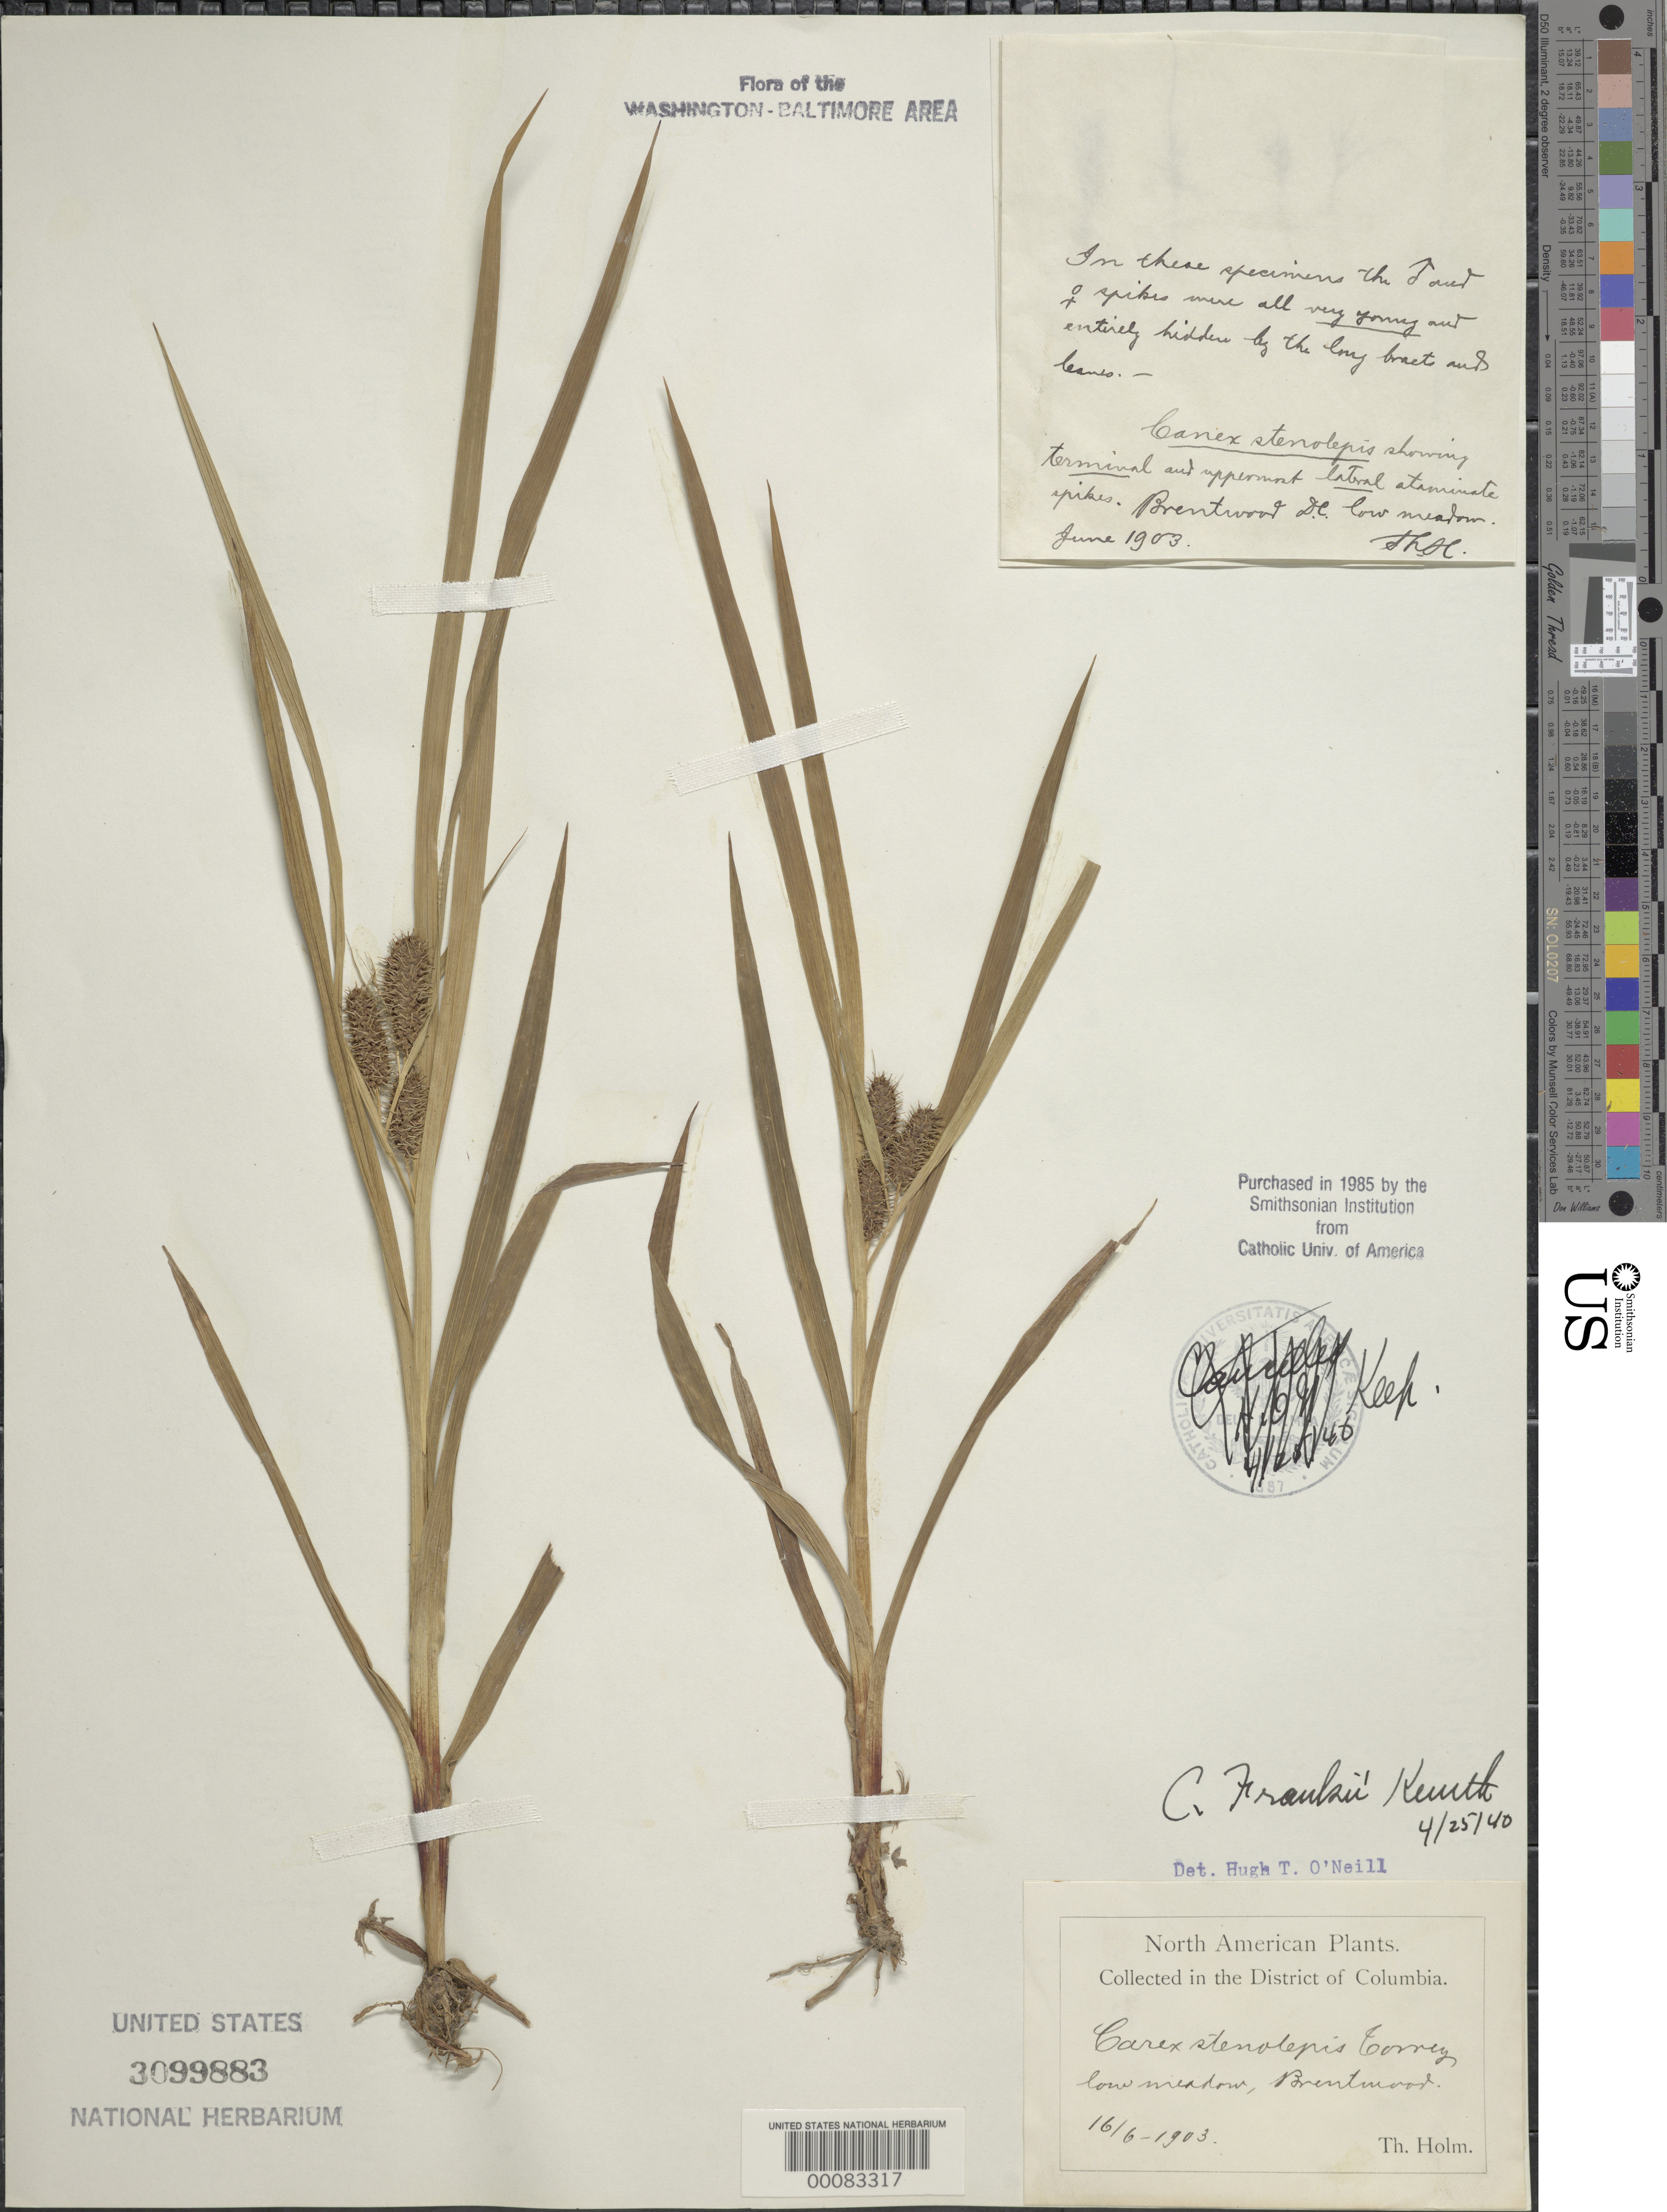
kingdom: Plantae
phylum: Tracheophyta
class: Liliopsida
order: Poales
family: Cyperaceae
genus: Carex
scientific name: Carex frankii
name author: Kunth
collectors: T. Holm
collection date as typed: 16 Jun 1903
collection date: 1903-06-16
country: United States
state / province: District of Columbia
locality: Brentwood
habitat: Low meadow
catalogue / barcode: US 3099883